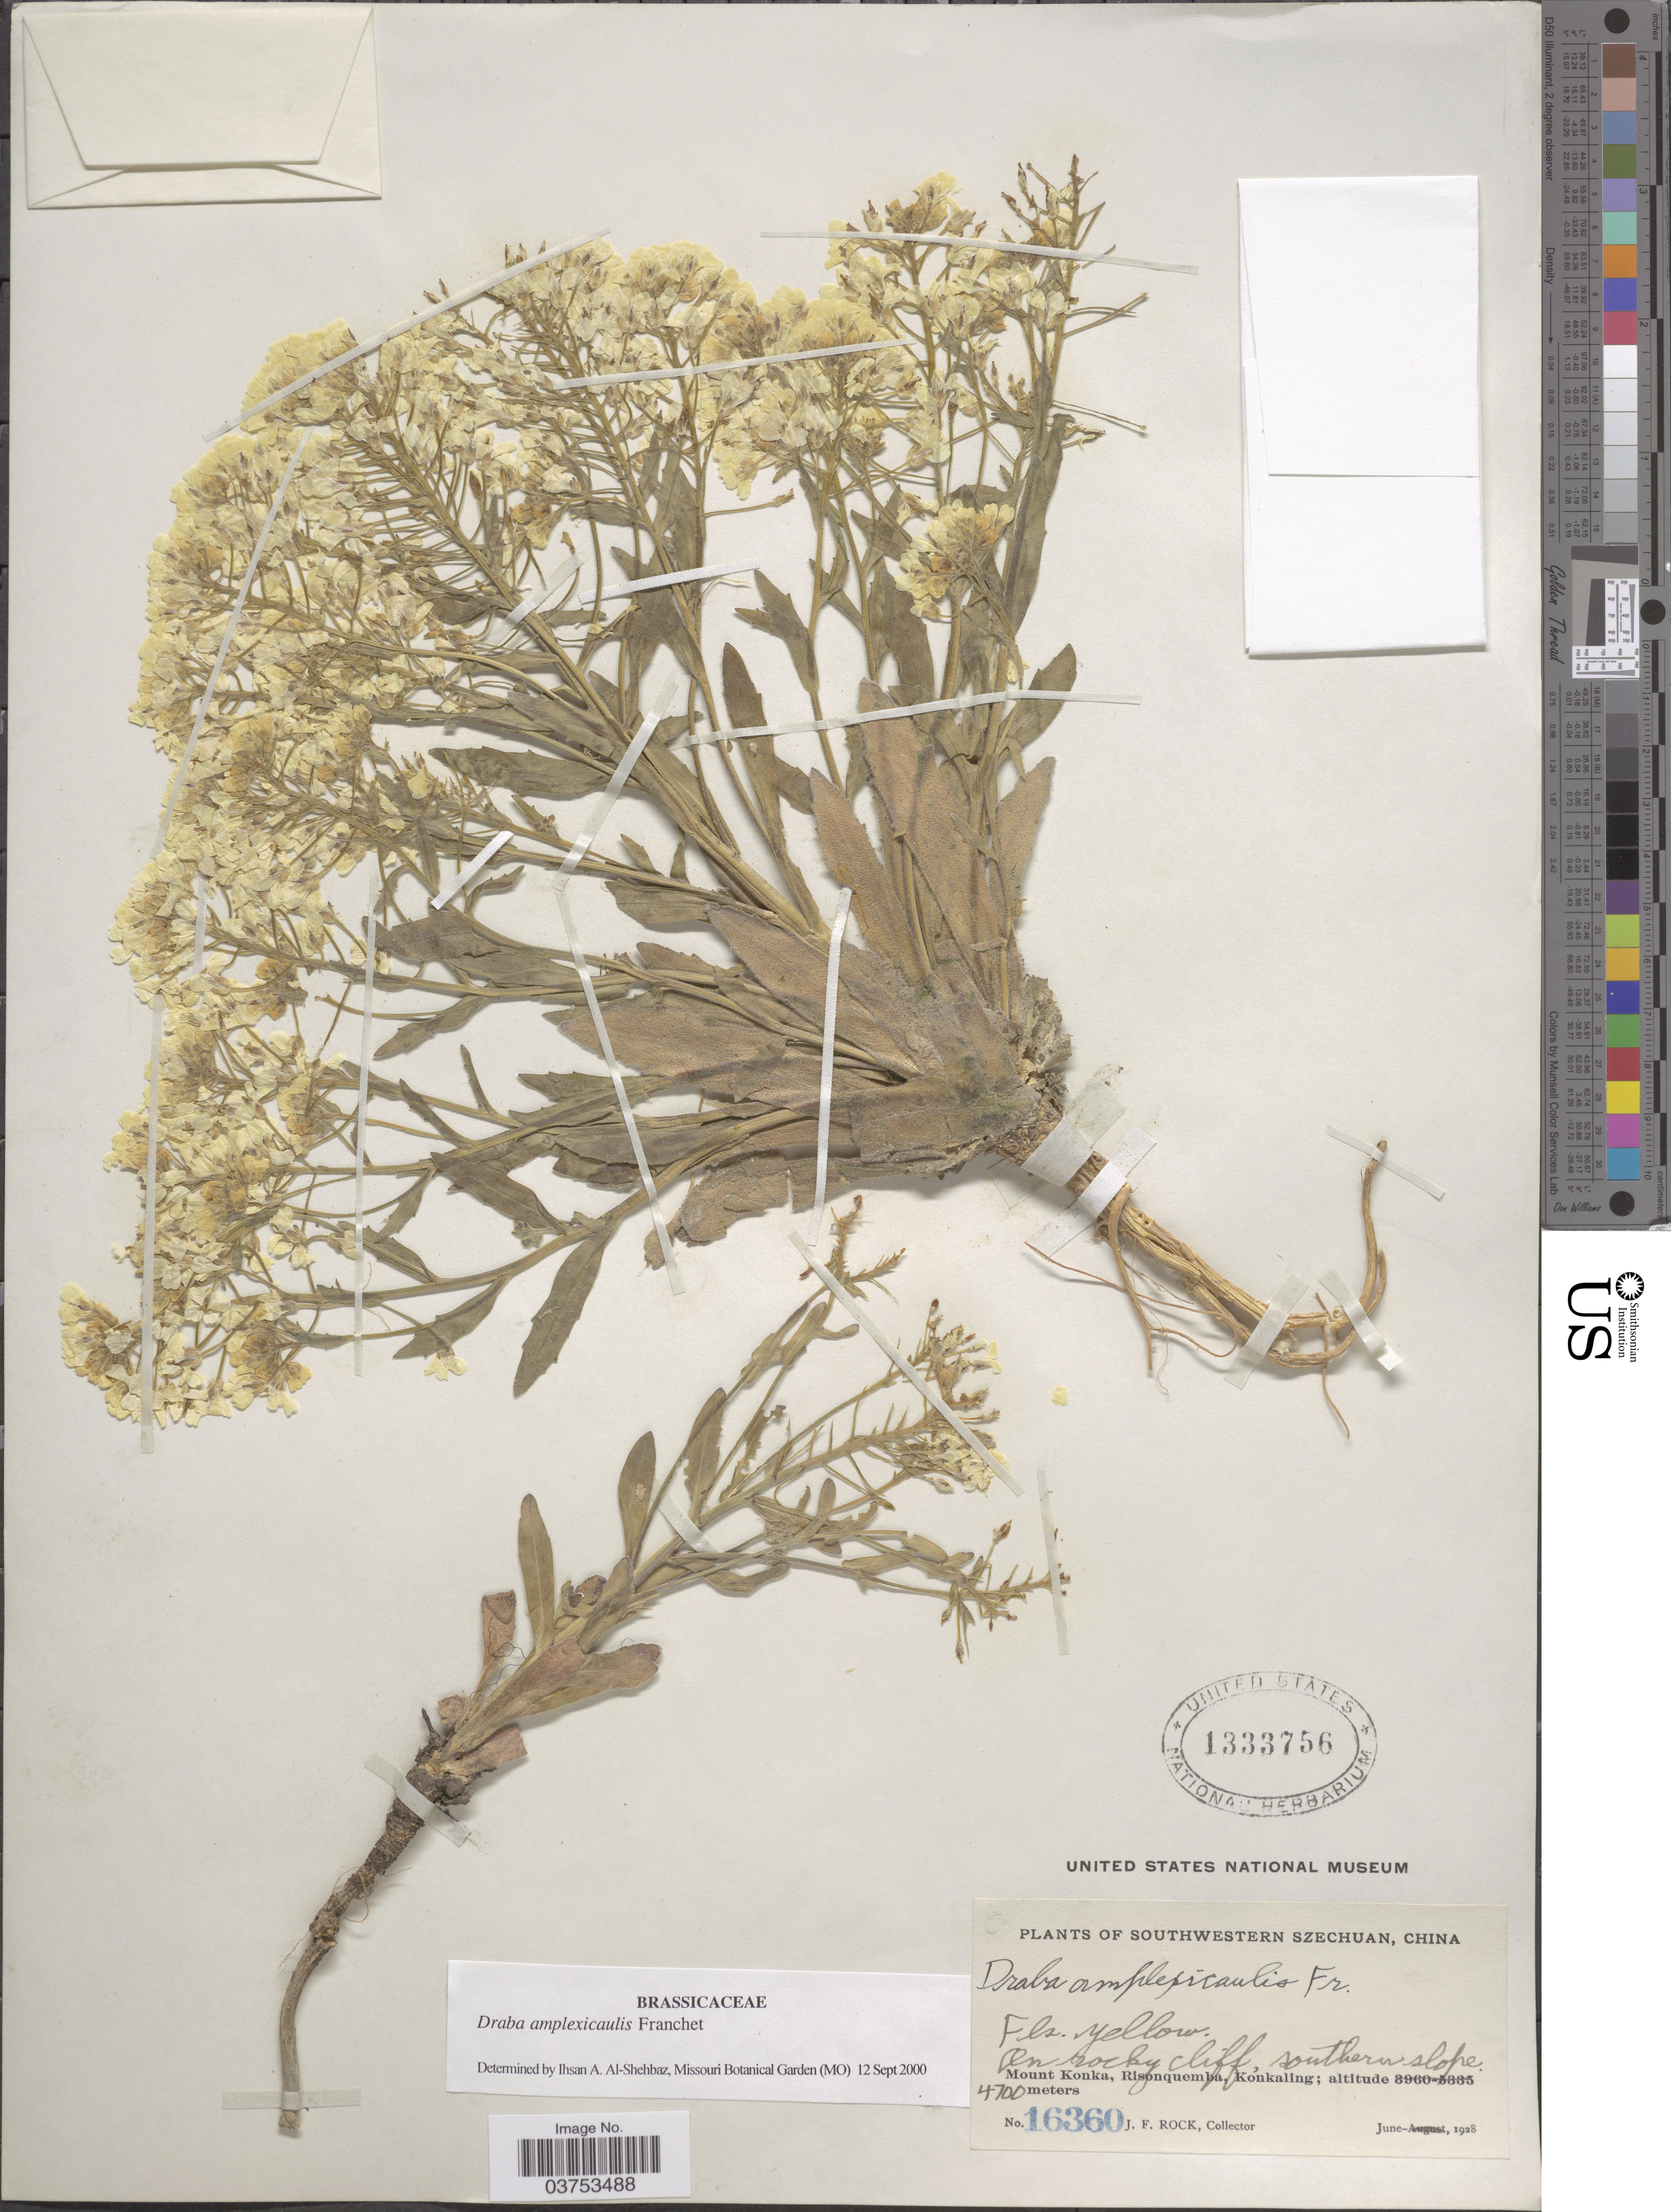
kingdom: Plantae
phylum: Tracheophyta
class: Magnoliopsida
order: Brassicales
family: Brassicaceae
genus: Draba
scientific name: Draba amplexicaulis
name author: Franch.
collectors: J. Rock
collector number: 16360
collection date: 1928-06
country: China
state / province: Sichuan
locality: Southwestern Szechuan. Southern slope. Mount Konka, Risonquemba, Konkaling.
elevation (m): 4700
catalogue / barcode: US 1333756